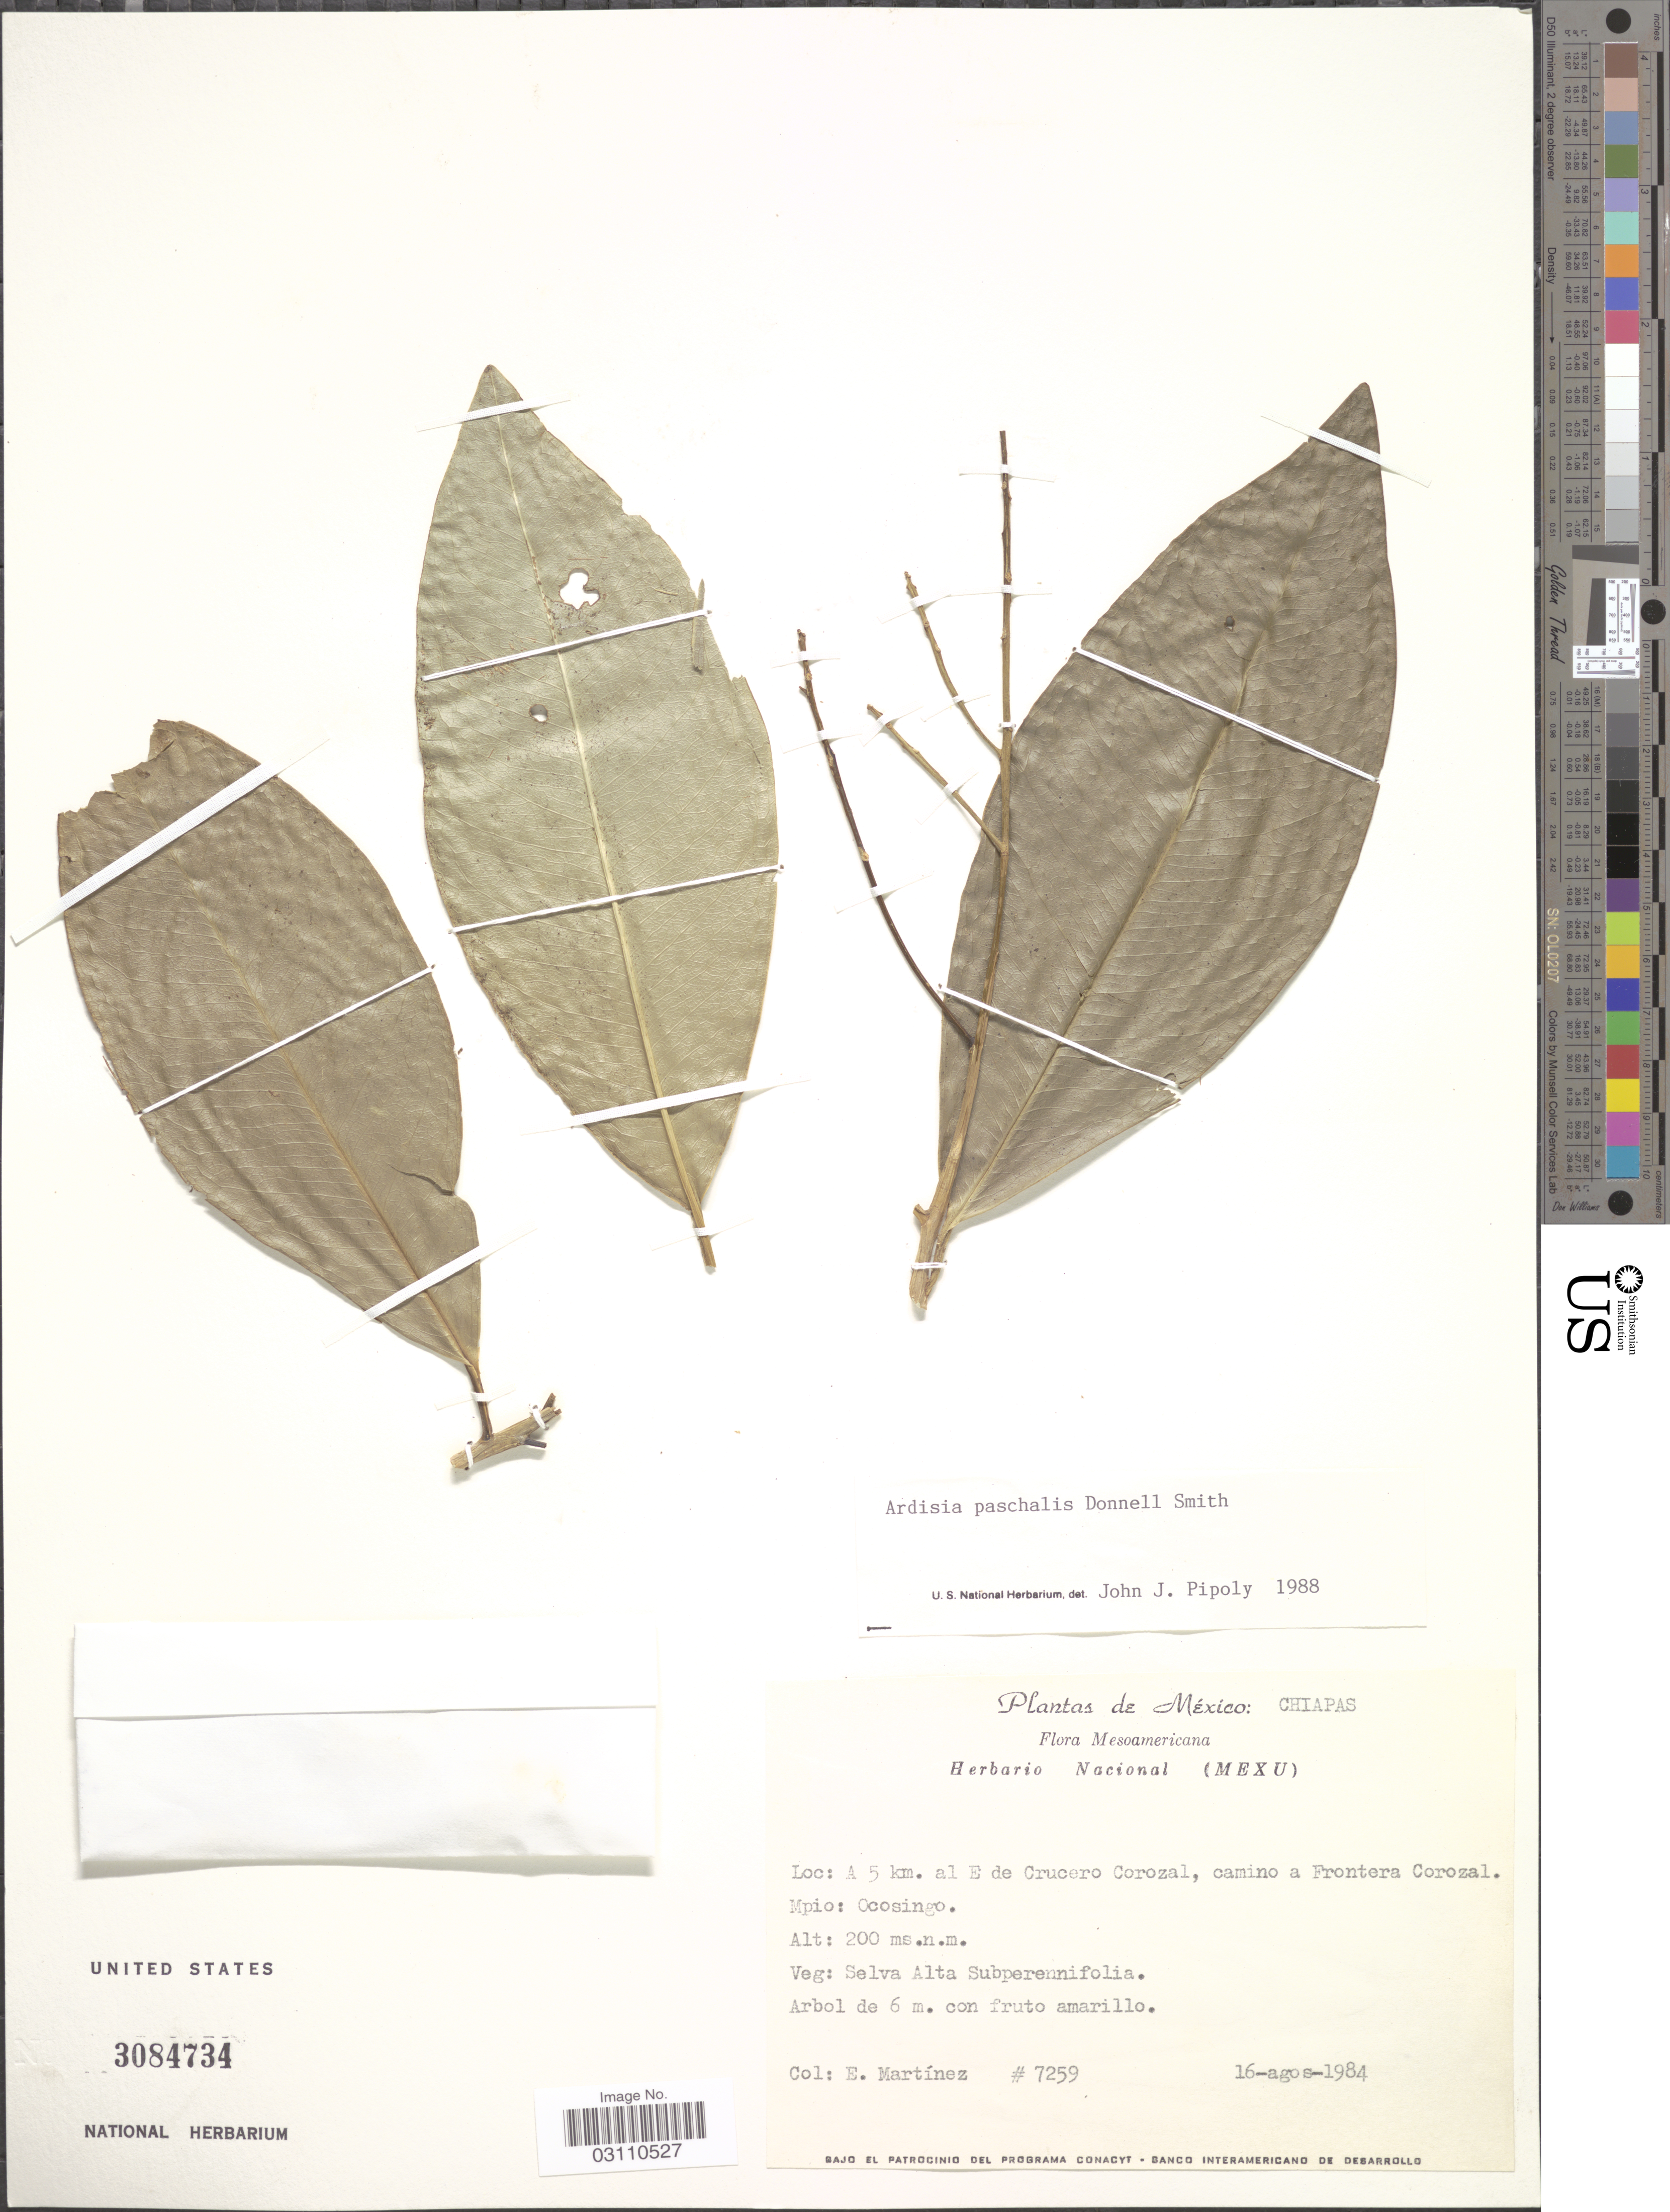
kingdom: Plantae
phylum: Tracheophyta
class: Magnoliopsida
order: Ericales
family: Primulaceae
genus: Ardisia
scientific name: Ardisia paschalis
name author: Donn. Sm.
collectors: E. Martínez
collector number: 7259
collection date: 1984-08-16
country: Mexico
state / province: Chiapas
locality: A 5 km. al E de Crucero Corozal, camino a Frontera Corozal. Mpio: Ocosingo.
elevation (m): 200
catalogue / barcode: US 3084734